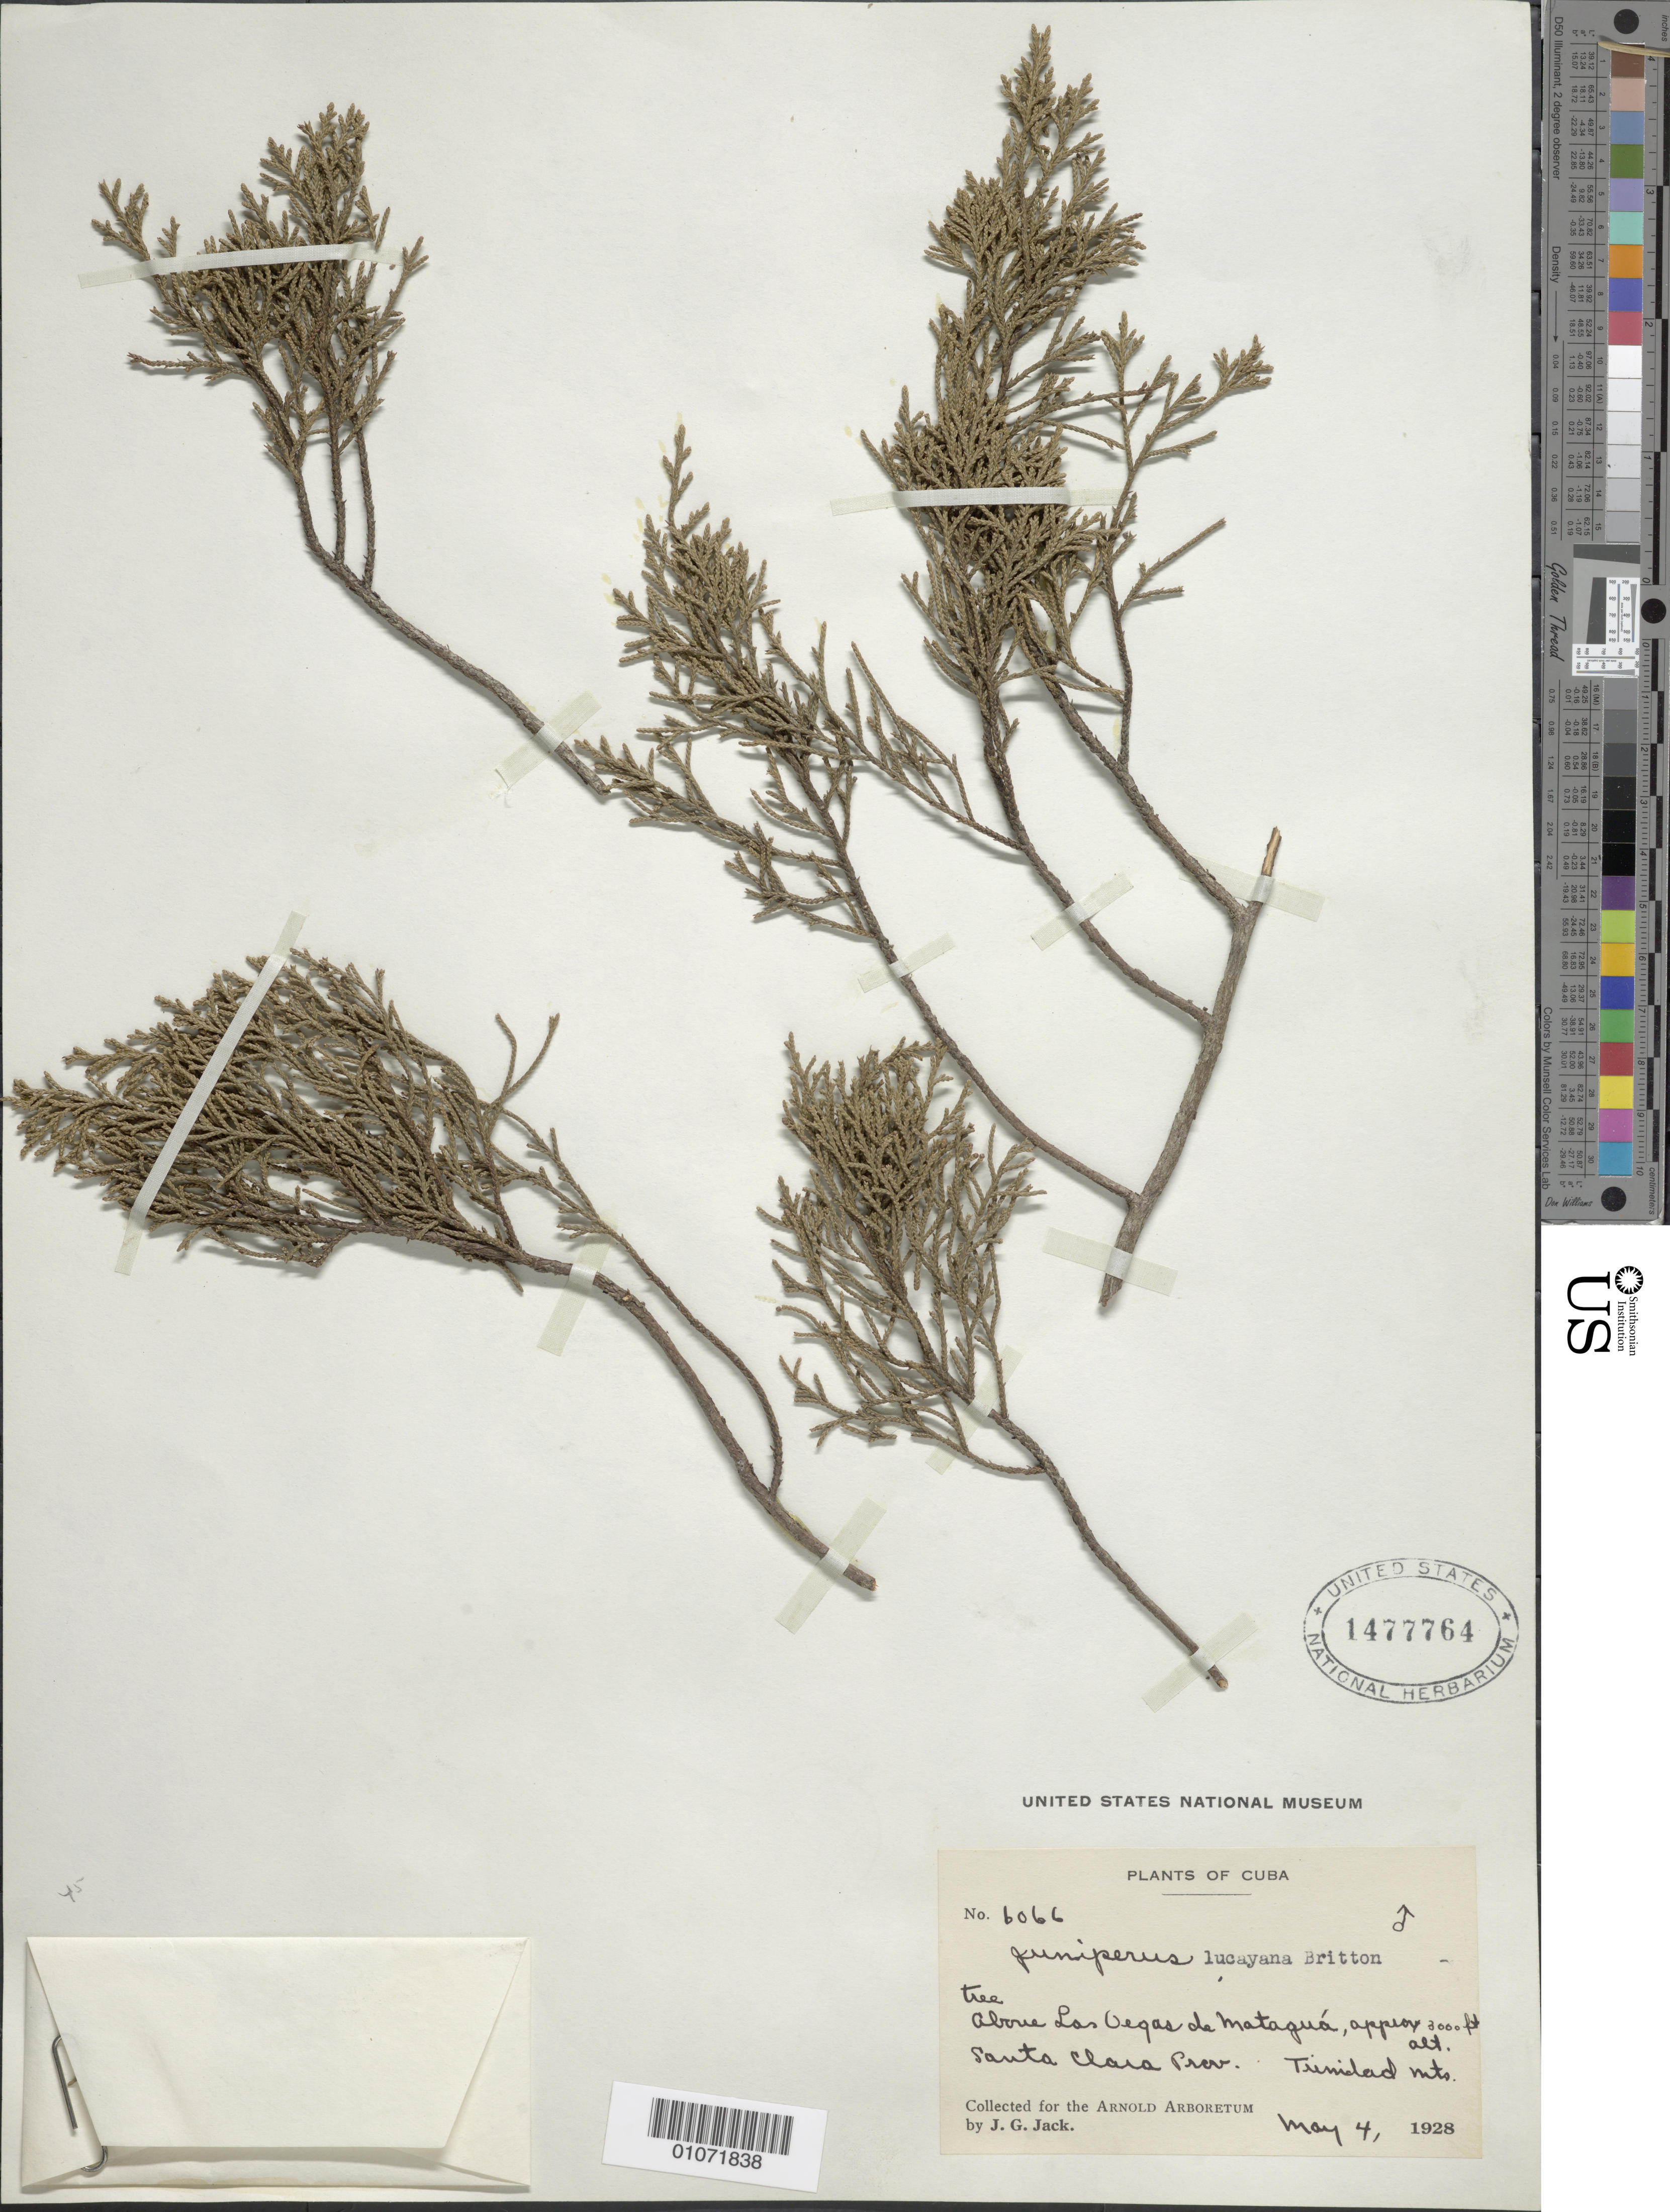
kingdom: Plantae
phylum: Tracheophyta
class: Pinopsida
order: Pinales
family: Cupressaceae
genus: Juniperus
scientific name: Juniperus lucayana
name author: Britton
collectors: J. G. Jack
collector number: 6066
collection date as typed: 04 May 1928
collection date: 1928-05-04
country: Cuba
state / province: Las Villas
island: Cuba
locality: Tree above san Olgas de Martenique Pineland nuts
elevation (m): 914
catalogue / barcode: US 1477764